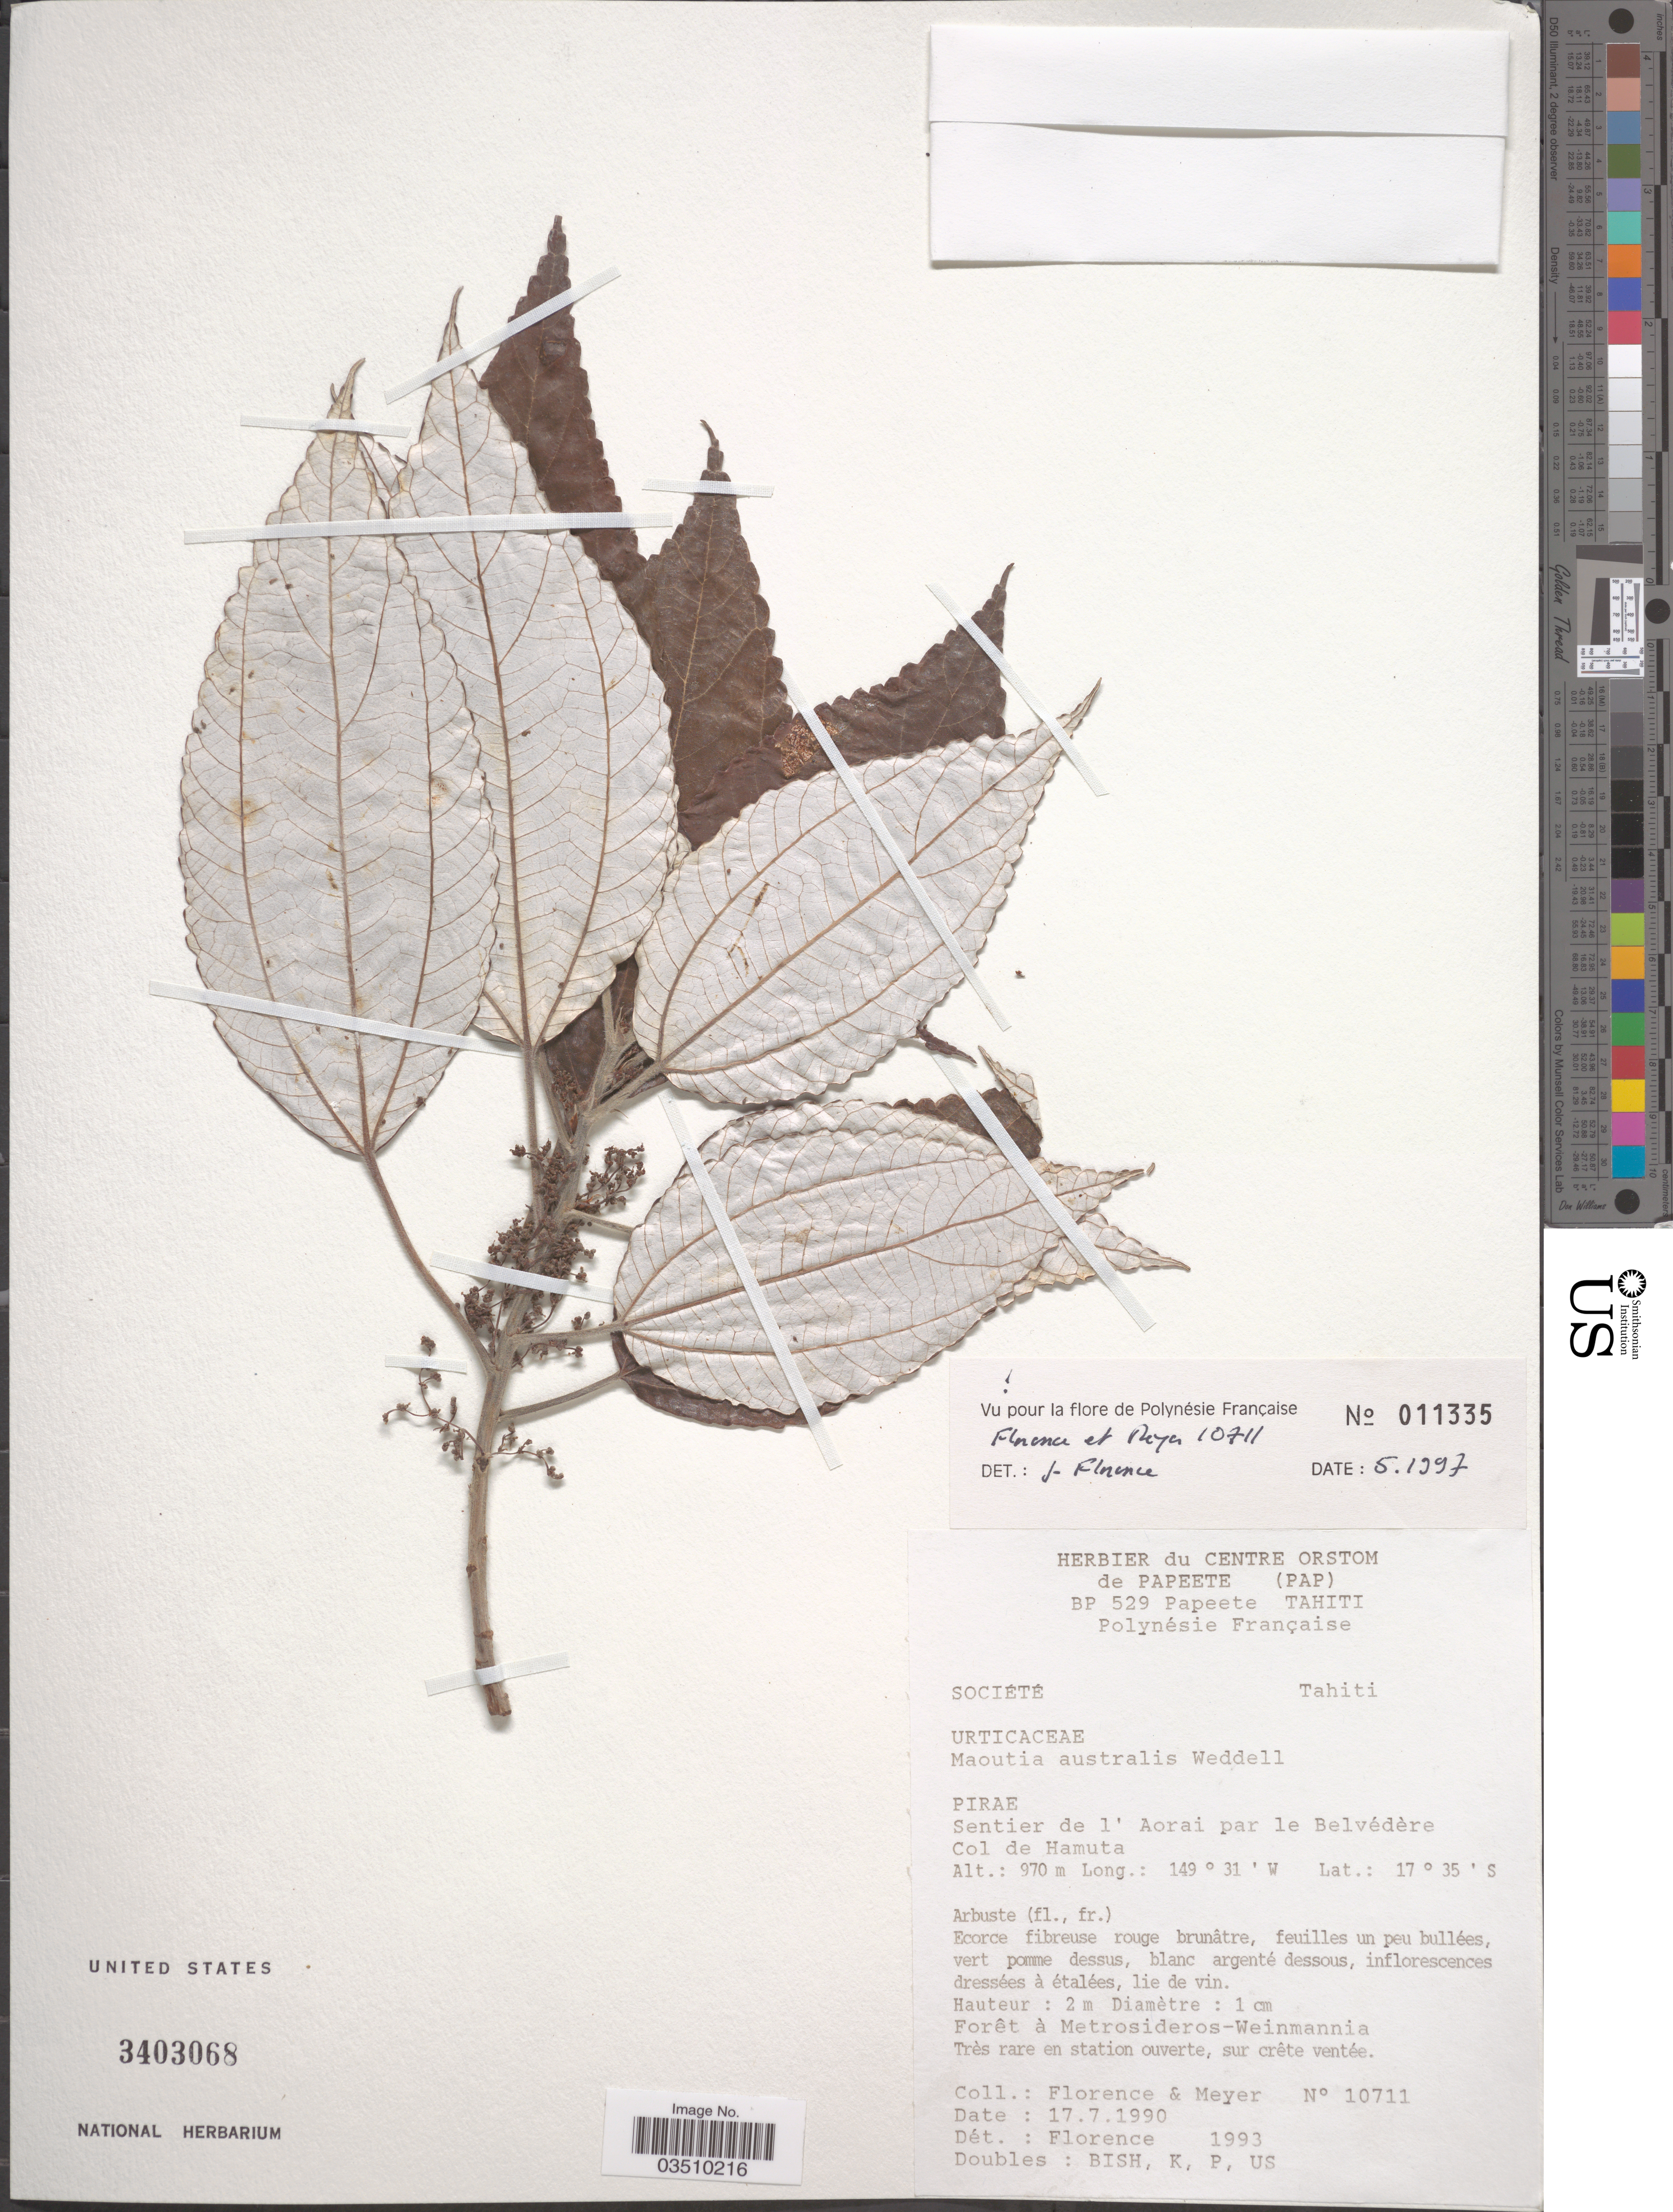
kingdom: Plantae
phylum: Tracheophyta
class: Magnoliopsida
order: Rosales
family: Urticaceae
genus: Maoutia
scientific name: Maoutia australis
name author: Wedd.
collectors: -. Florence & -- Meyer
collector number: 10711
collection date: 1990-07-17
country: French Polynesia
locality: Société. Tahiti. Pirae. Sentier de l'Aorai par le Belvédère Col de Hamuta.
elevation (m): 970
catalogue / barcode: US 3403068